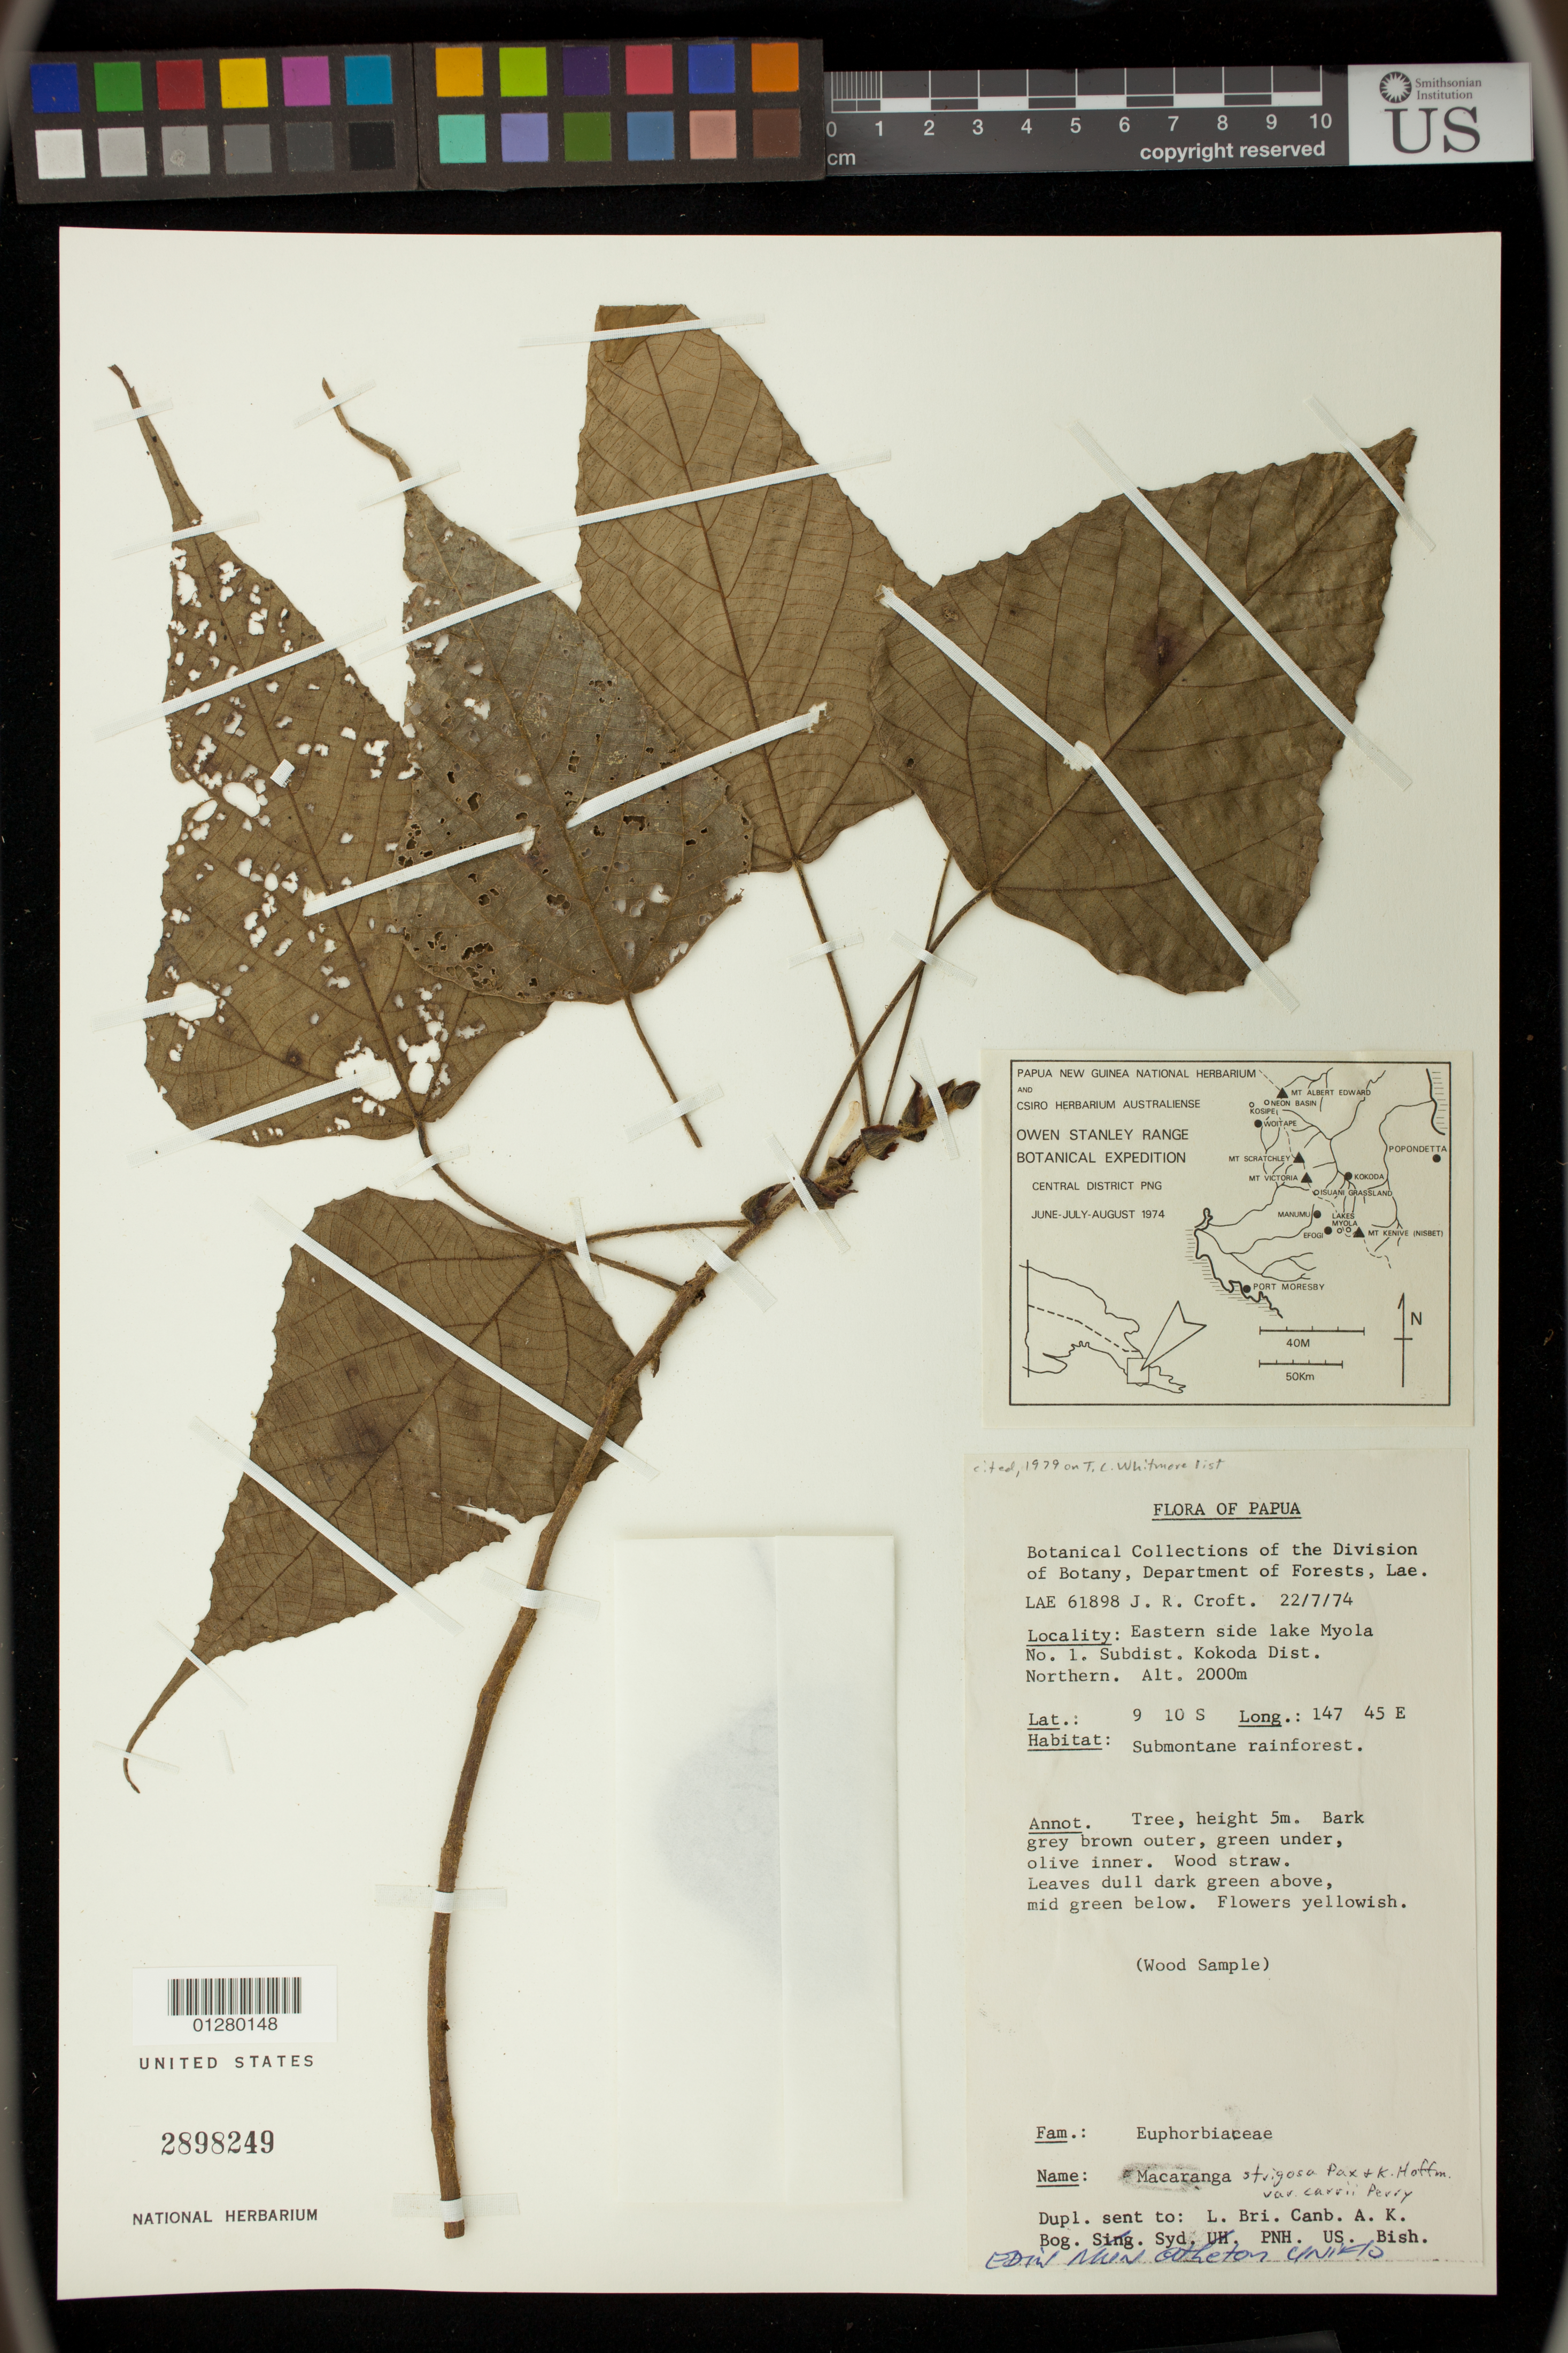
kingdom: Plantae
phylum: Tracheophyta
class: Magnoliopsida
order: Malpighiales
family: Euphorbiaceae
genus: Macaranga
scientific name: Macaranga strigosa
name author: Pax & K. Hoffm.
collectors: J. R. Croft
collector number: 61898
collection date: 1974-07-22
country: Papua New Guinea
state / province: Northern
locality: Eastern side lake Myola No. 1. Subdist. Kokoda Dist. Northern.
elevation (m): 2000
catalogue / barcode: US 2898249